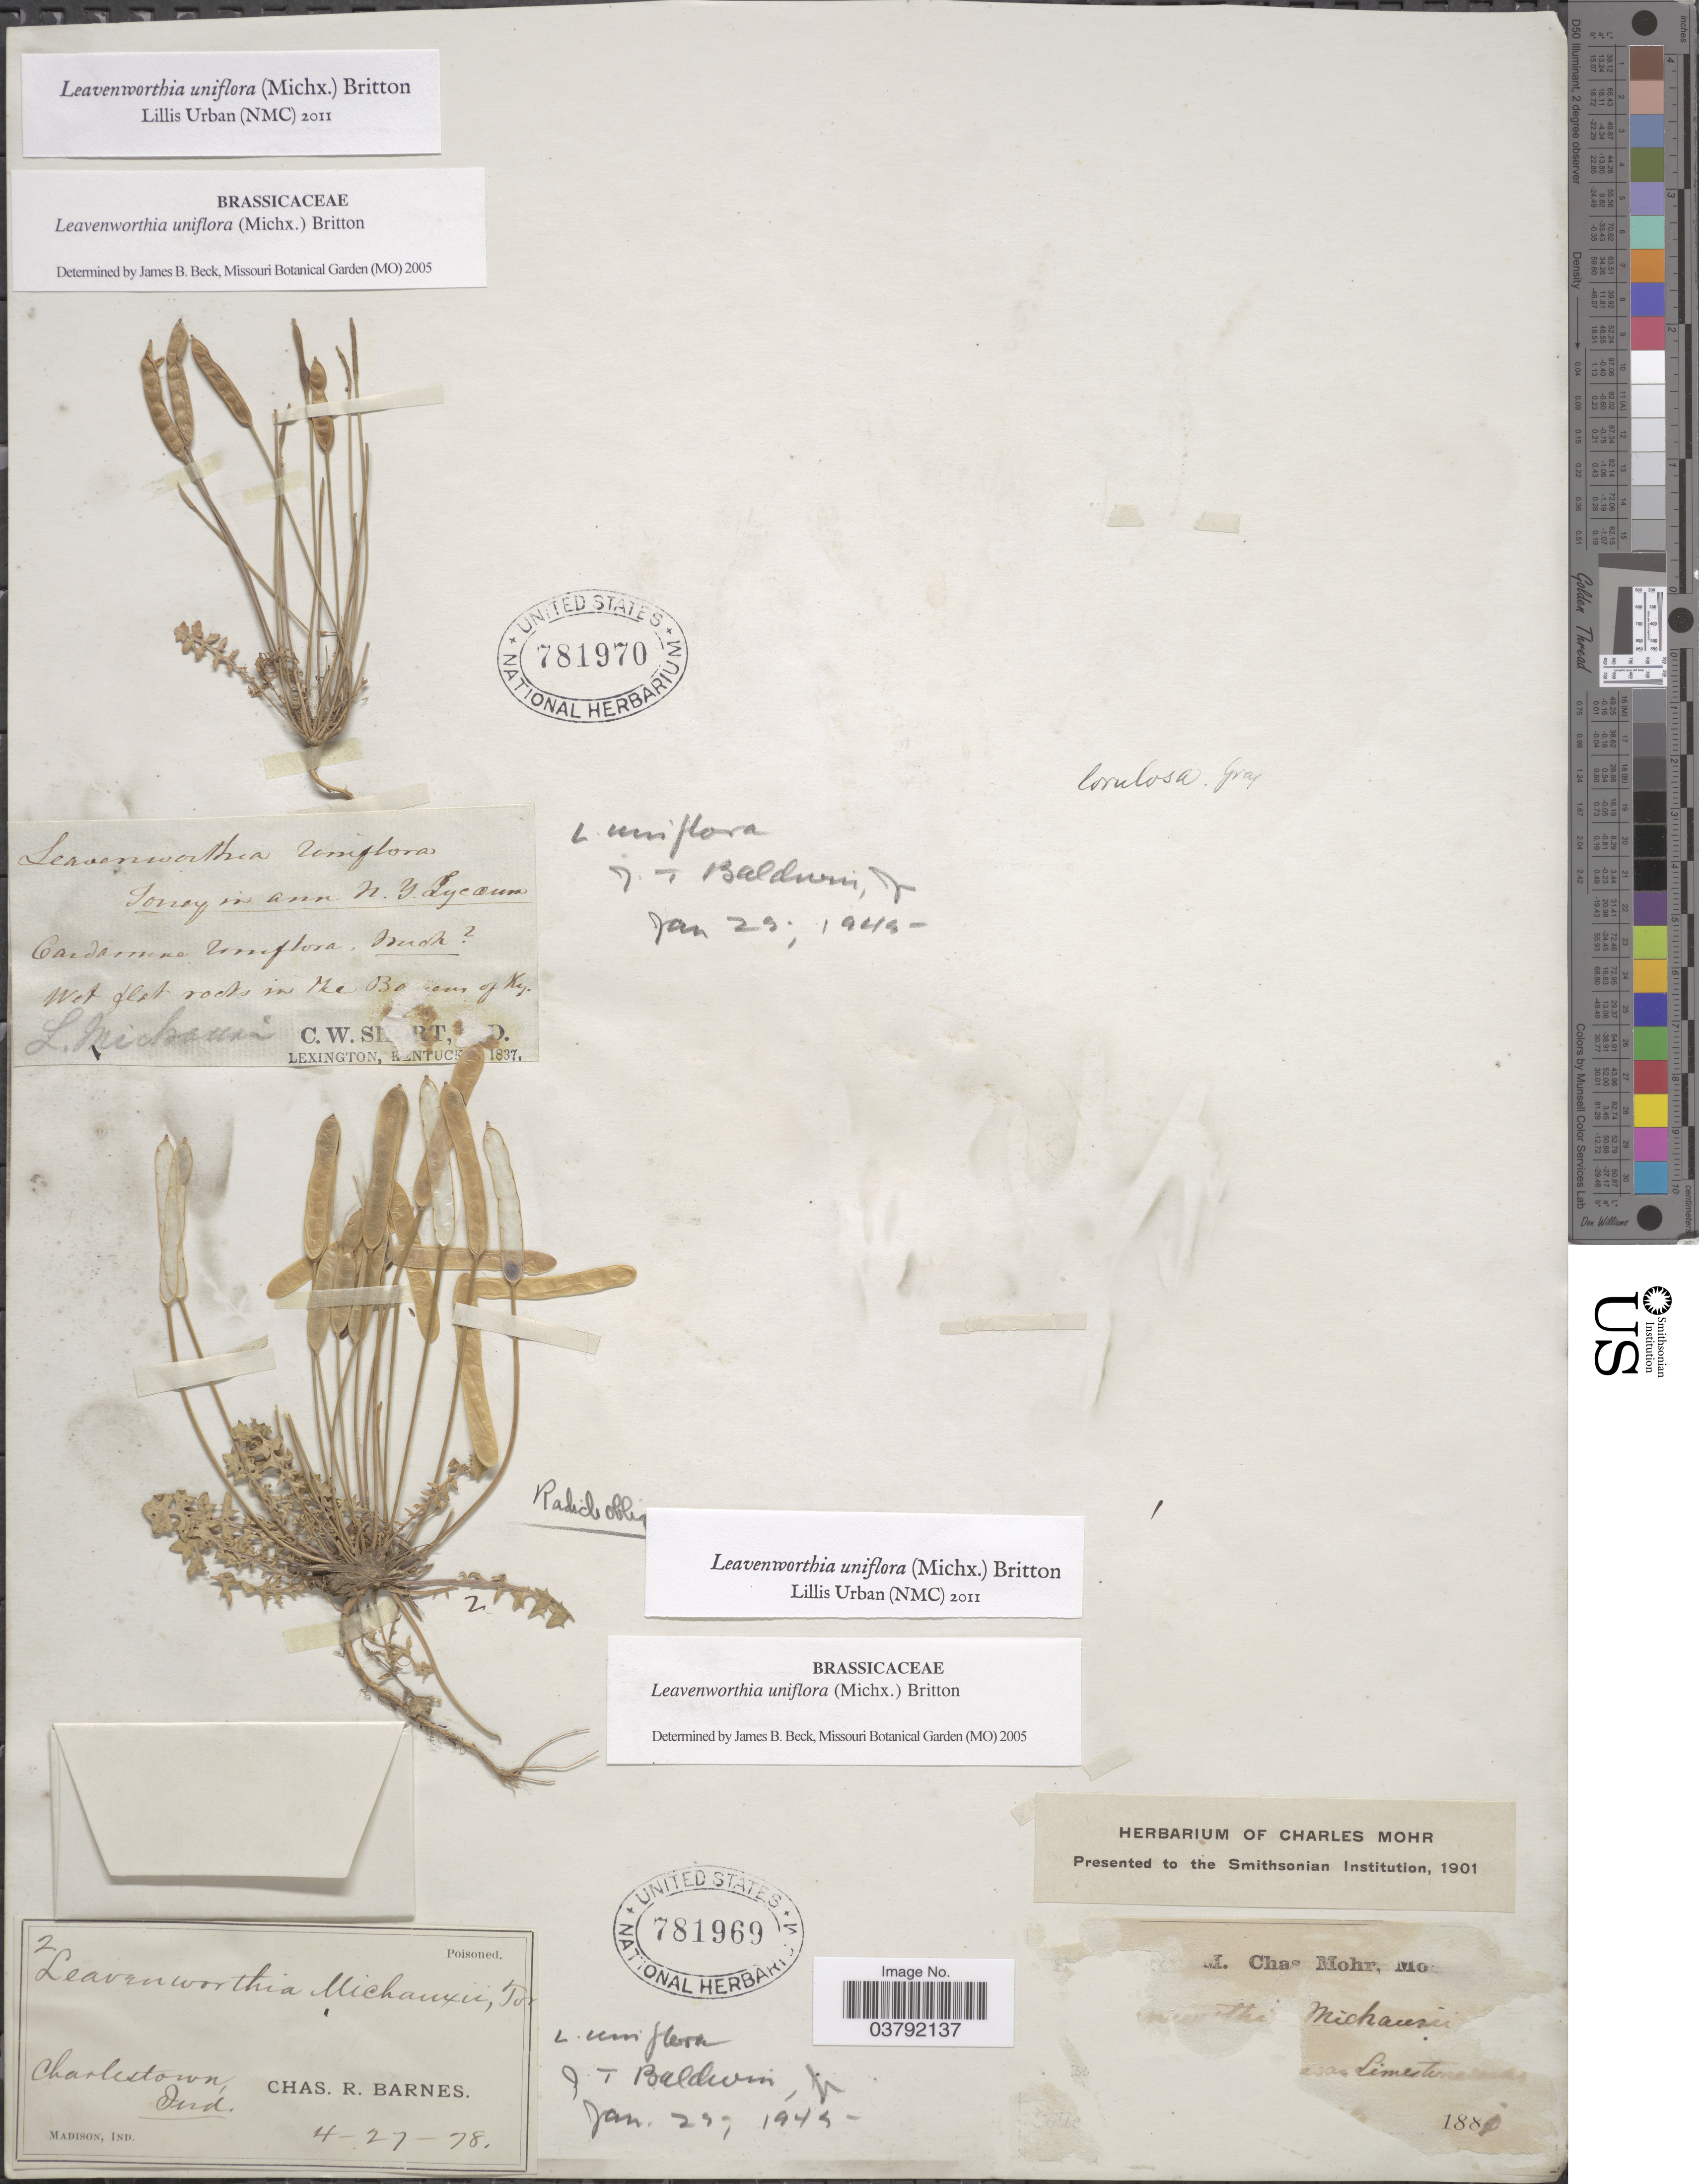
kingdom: Plantae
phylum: Tracheophyta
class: Magnoliopsida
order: Brassicales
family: Brassicaceae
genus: Leavenworthia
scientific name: Leavenworthia uniflora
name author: (Michx.) Britton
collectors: C. W. Short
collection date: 1881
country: United States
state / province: Kentucky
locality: In the Barrens of Ky.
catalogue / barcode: US 781970-2